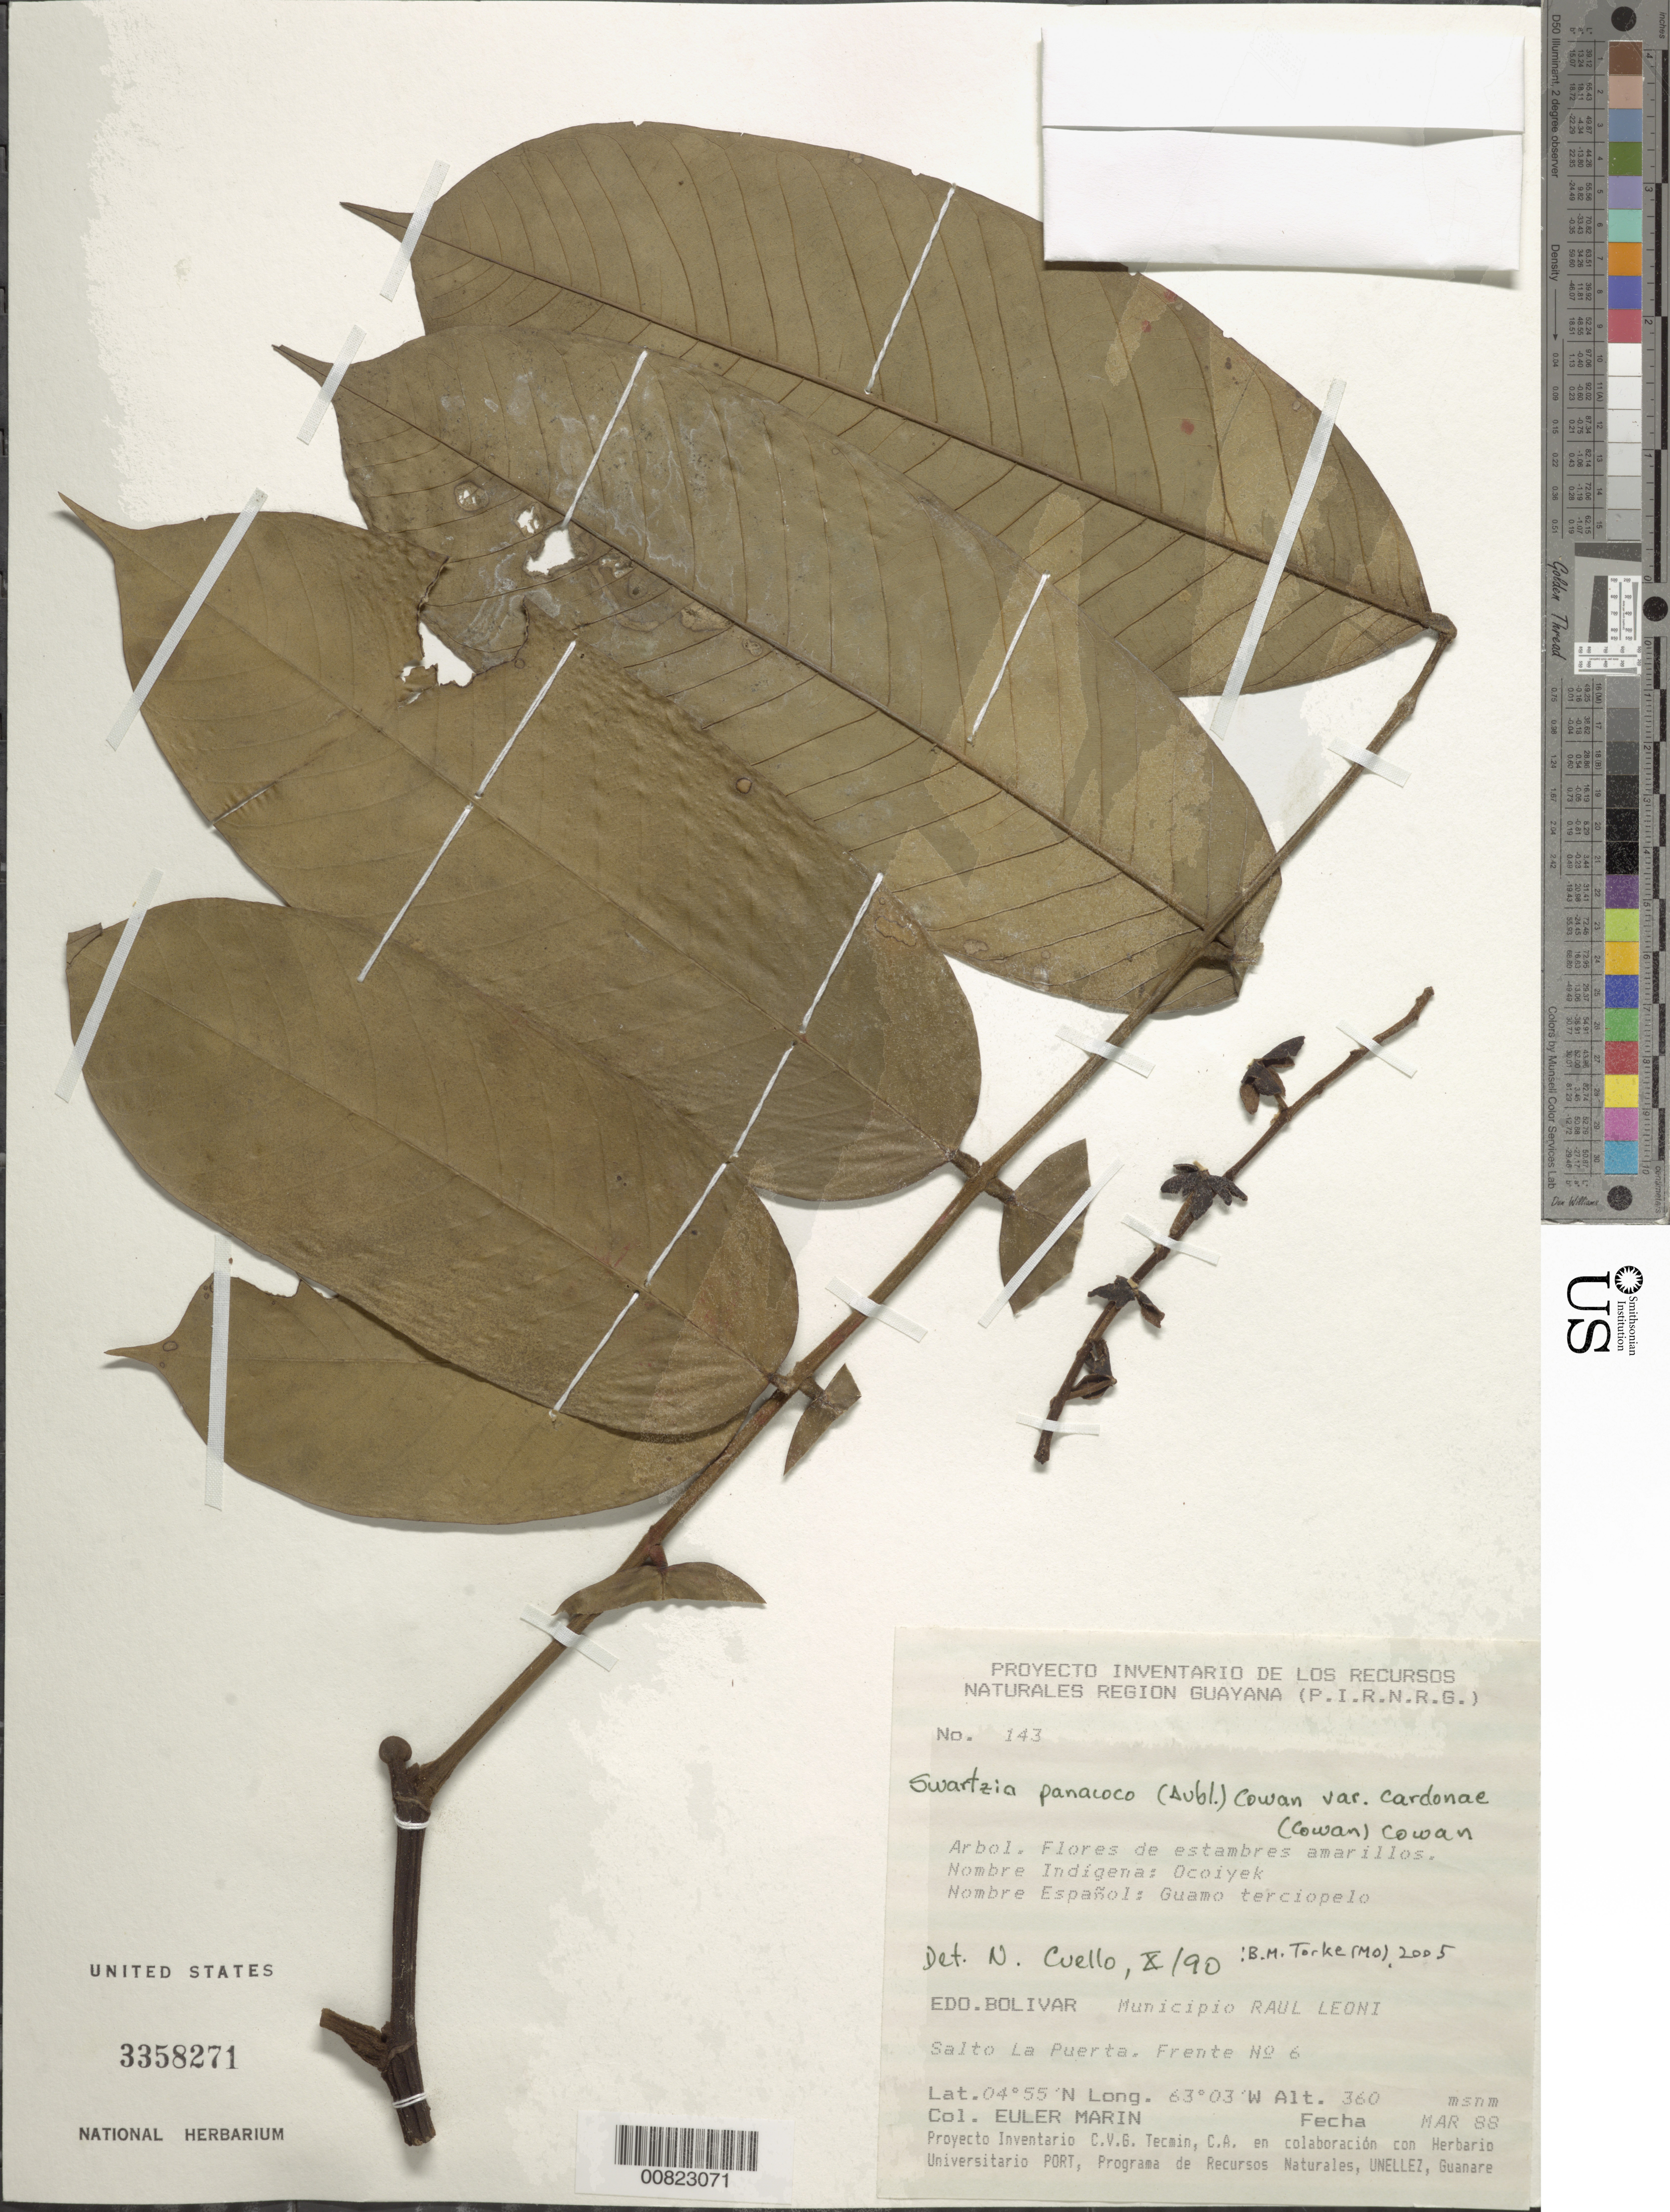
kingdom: Plantae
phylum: Tracheophyta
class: Magnoliopsida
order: Fabales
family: Fabaceae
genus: Swartzia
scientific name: Swartzia panacoco var. cardonae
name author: R.S. Cowan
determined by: Torke, B. M., (MO)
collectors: E. Marin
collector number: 143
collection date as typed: Mar-88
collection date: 1988-03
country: Venezuela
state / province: Bolívar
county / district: Angostura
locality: Mun. Raúl Leoni [=Angostura], Salto La Puerta, Frente no. 6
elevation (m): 360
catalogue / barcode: US 3358271